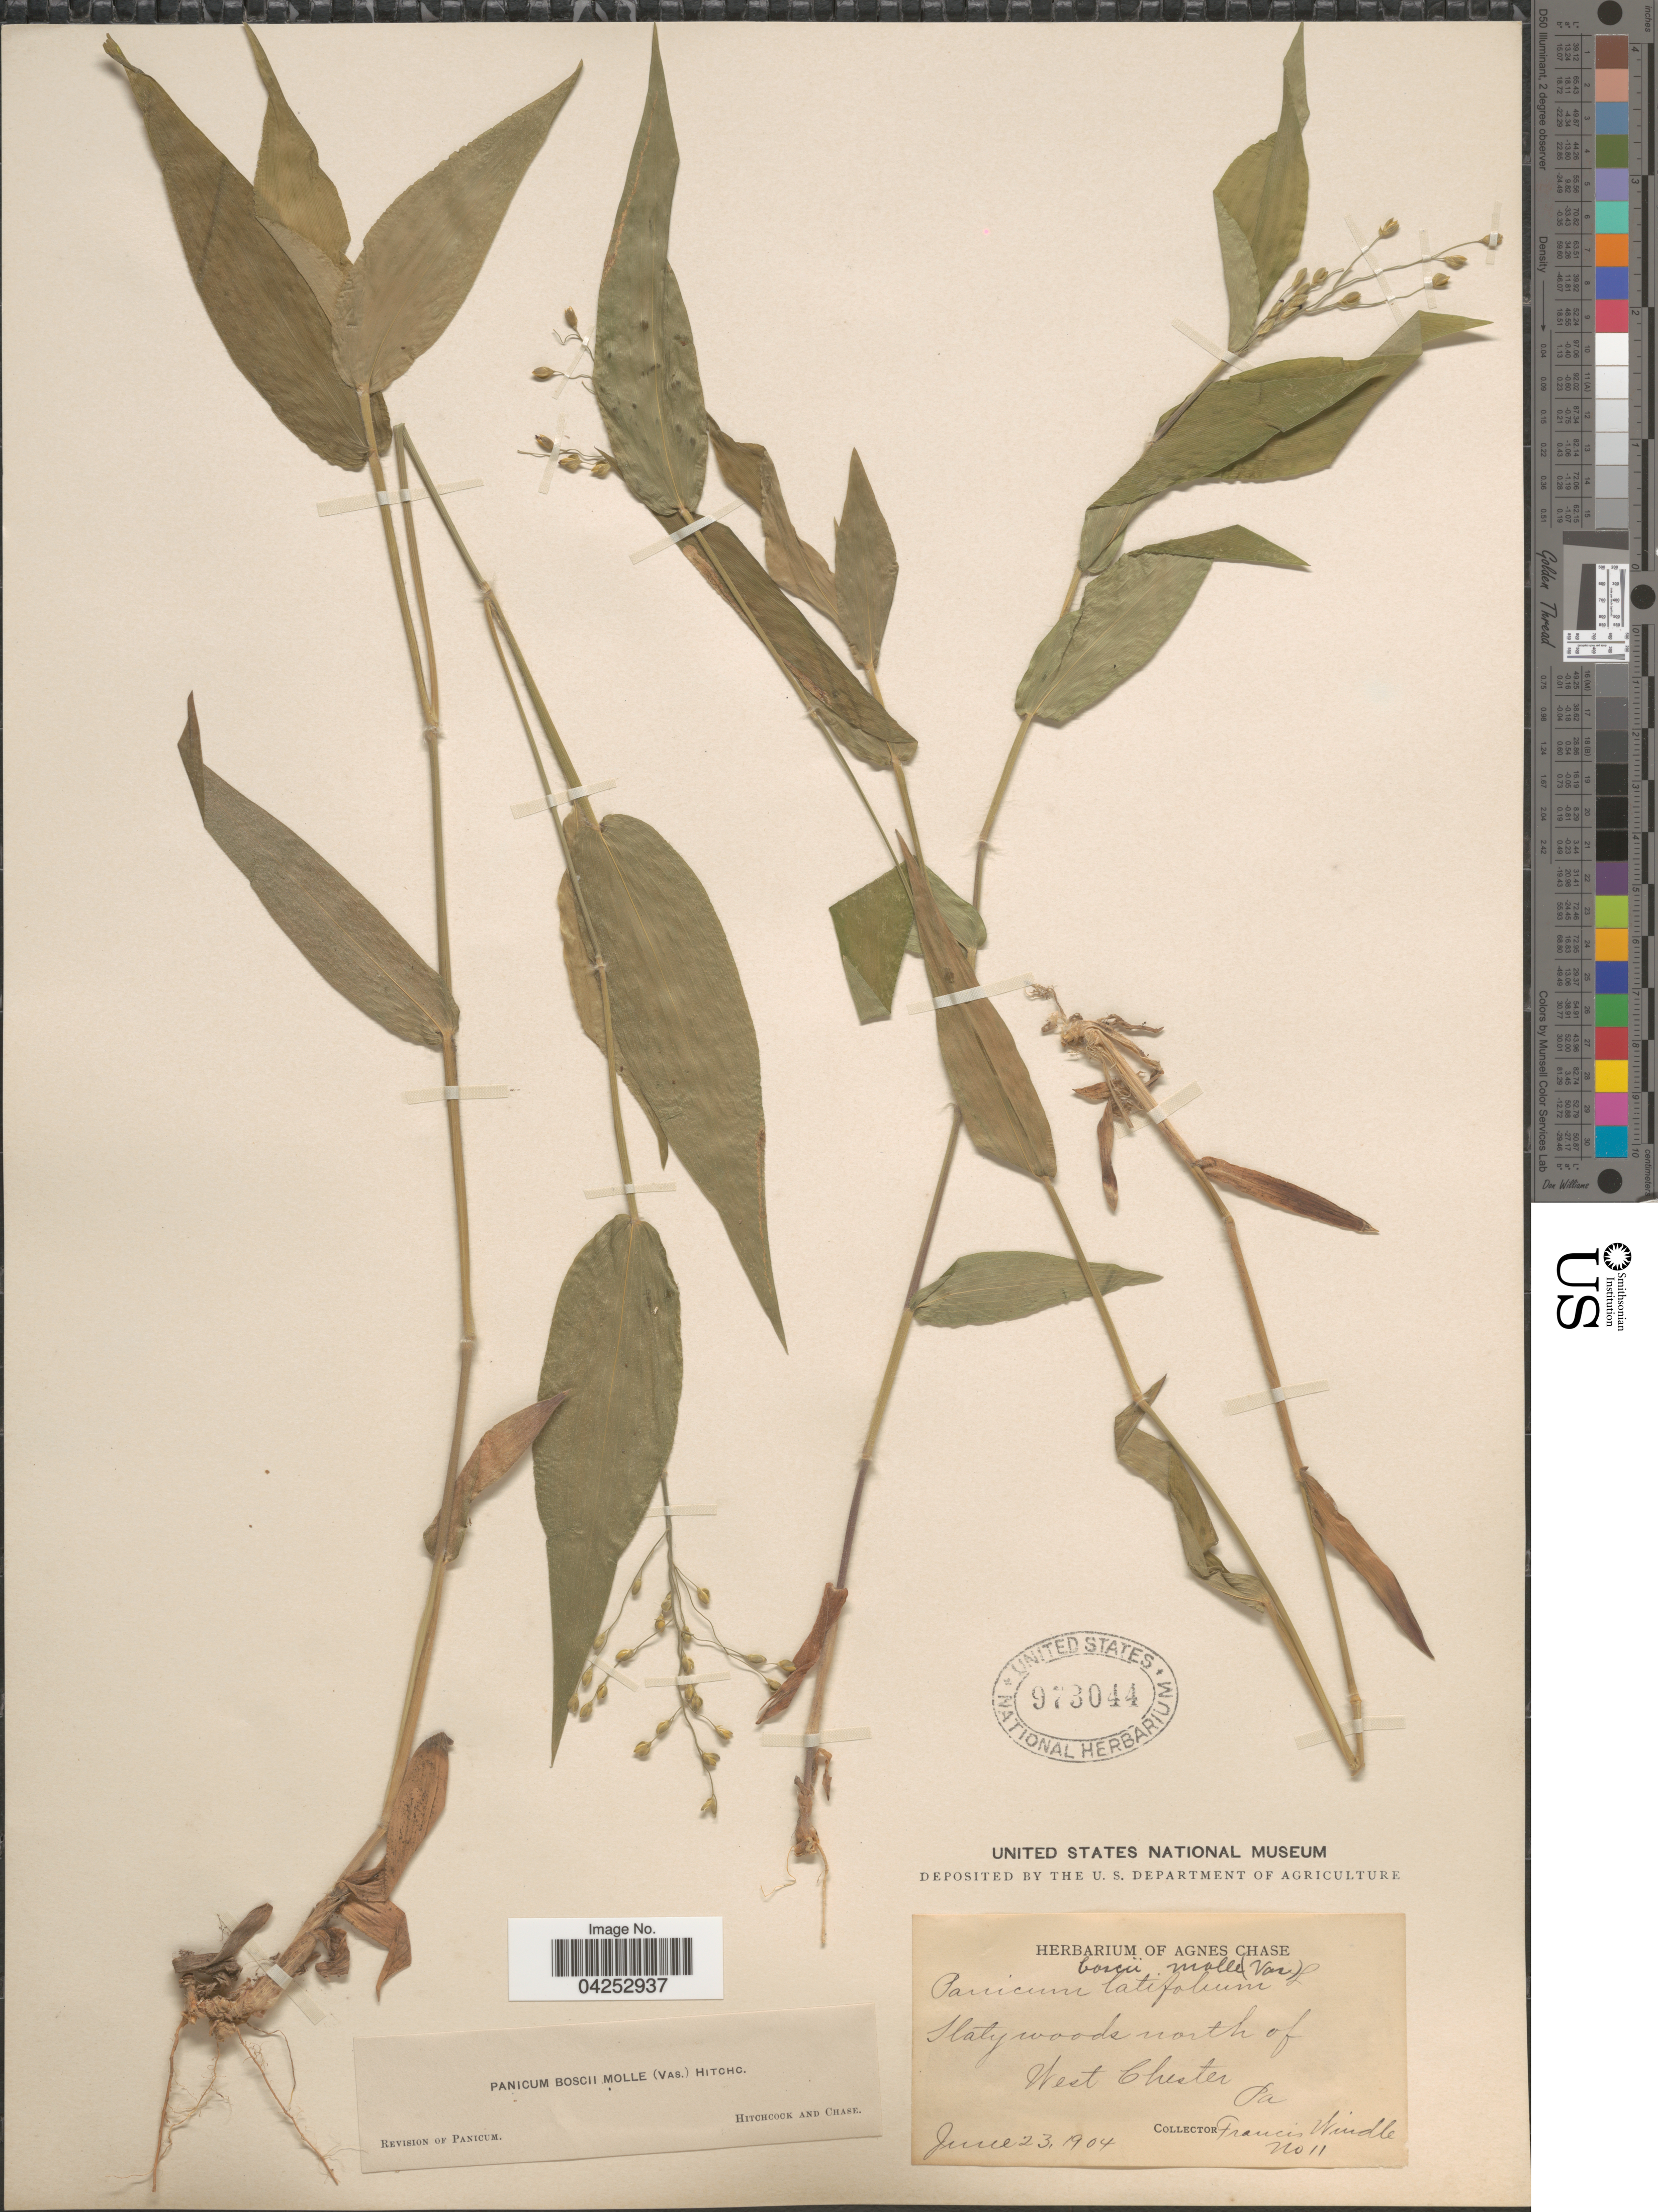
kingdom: Plantae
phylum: Tracheophyta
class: Liliopsida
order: Poales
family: Poaceae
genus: Dichanthelium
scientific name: Dichanthelium boscii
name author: (Poir.) Gould & C.A. Clark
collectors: F. Windle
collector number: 11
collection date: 1904-06-23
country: United States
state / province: Pennsylvania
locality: Slaty woods north of West Chester.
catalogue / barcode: US 973044